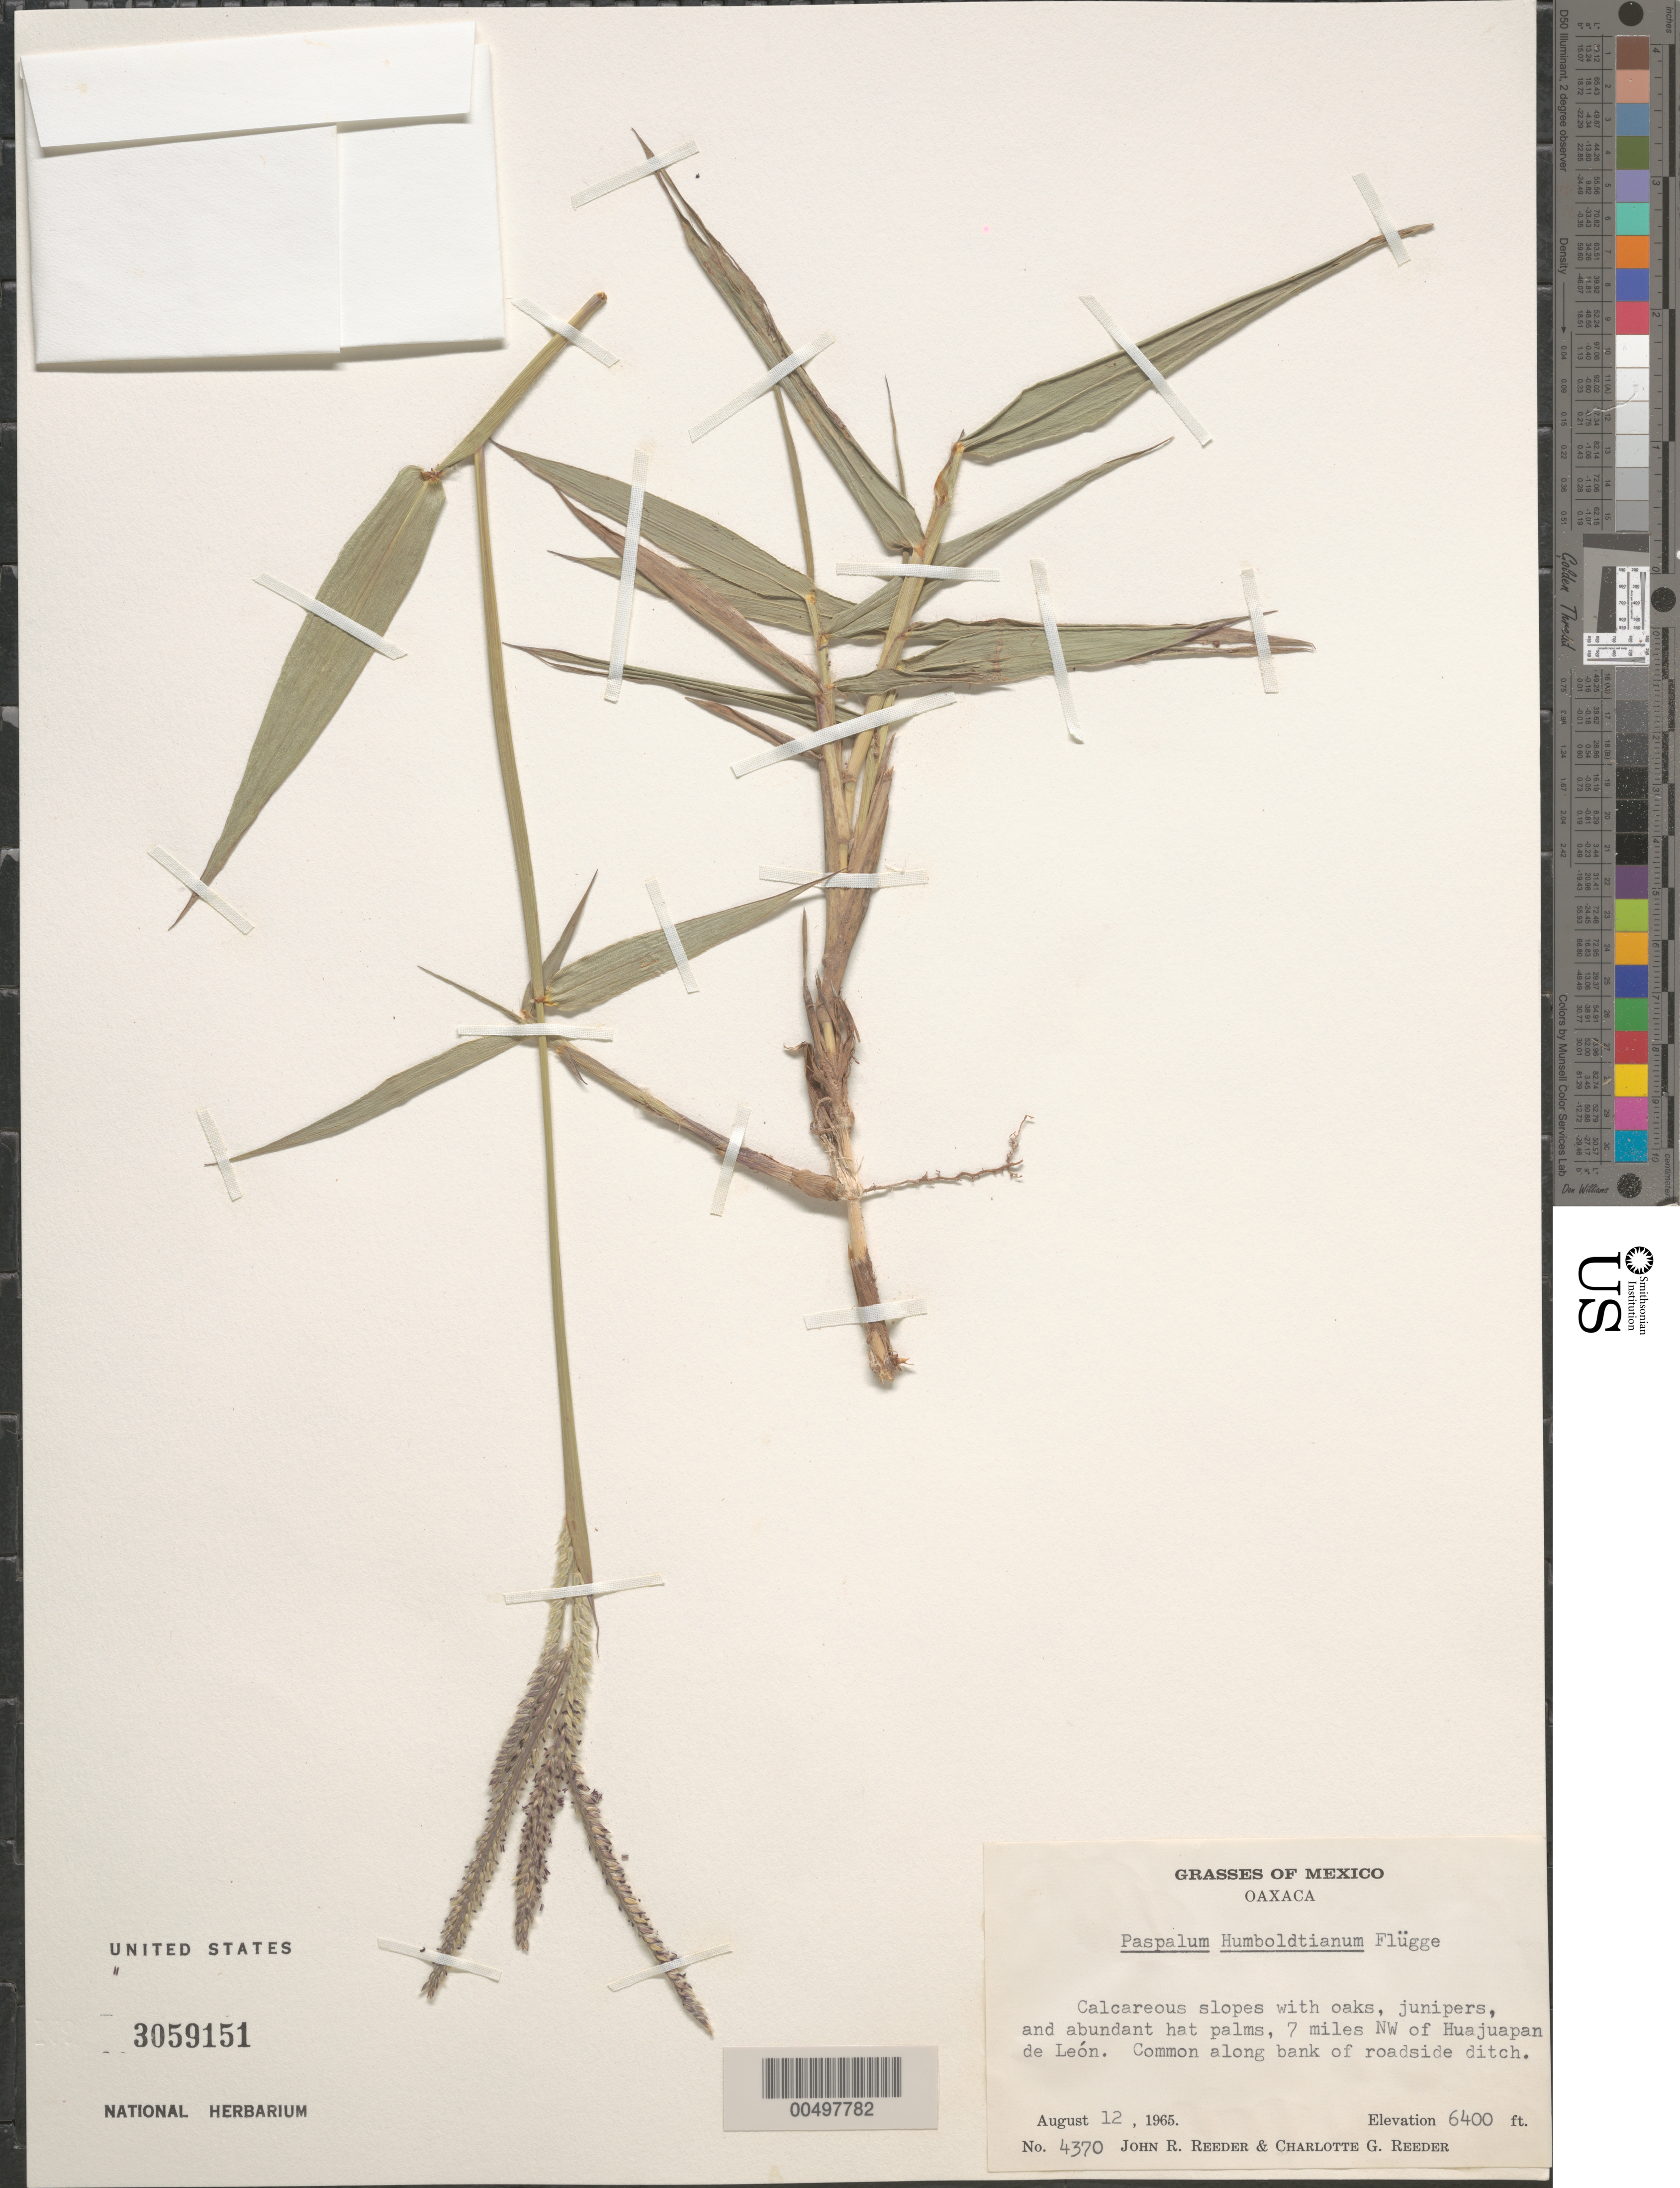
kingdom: Plantae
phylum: Tracheophyta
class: Liliopsida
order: Poales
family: Poaceae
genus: Paspalum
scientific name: Paspalum humboldtianum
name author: Flüggé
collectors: J. R. Reeder & C. G. Reeder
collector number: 4370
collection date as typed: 12 Aug 1965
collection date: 1965-08-12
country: Mexico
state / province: Oaxaca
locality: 7 mi NW of Huajuapar[n?] de León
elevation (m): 1951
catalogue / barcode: US 3059151